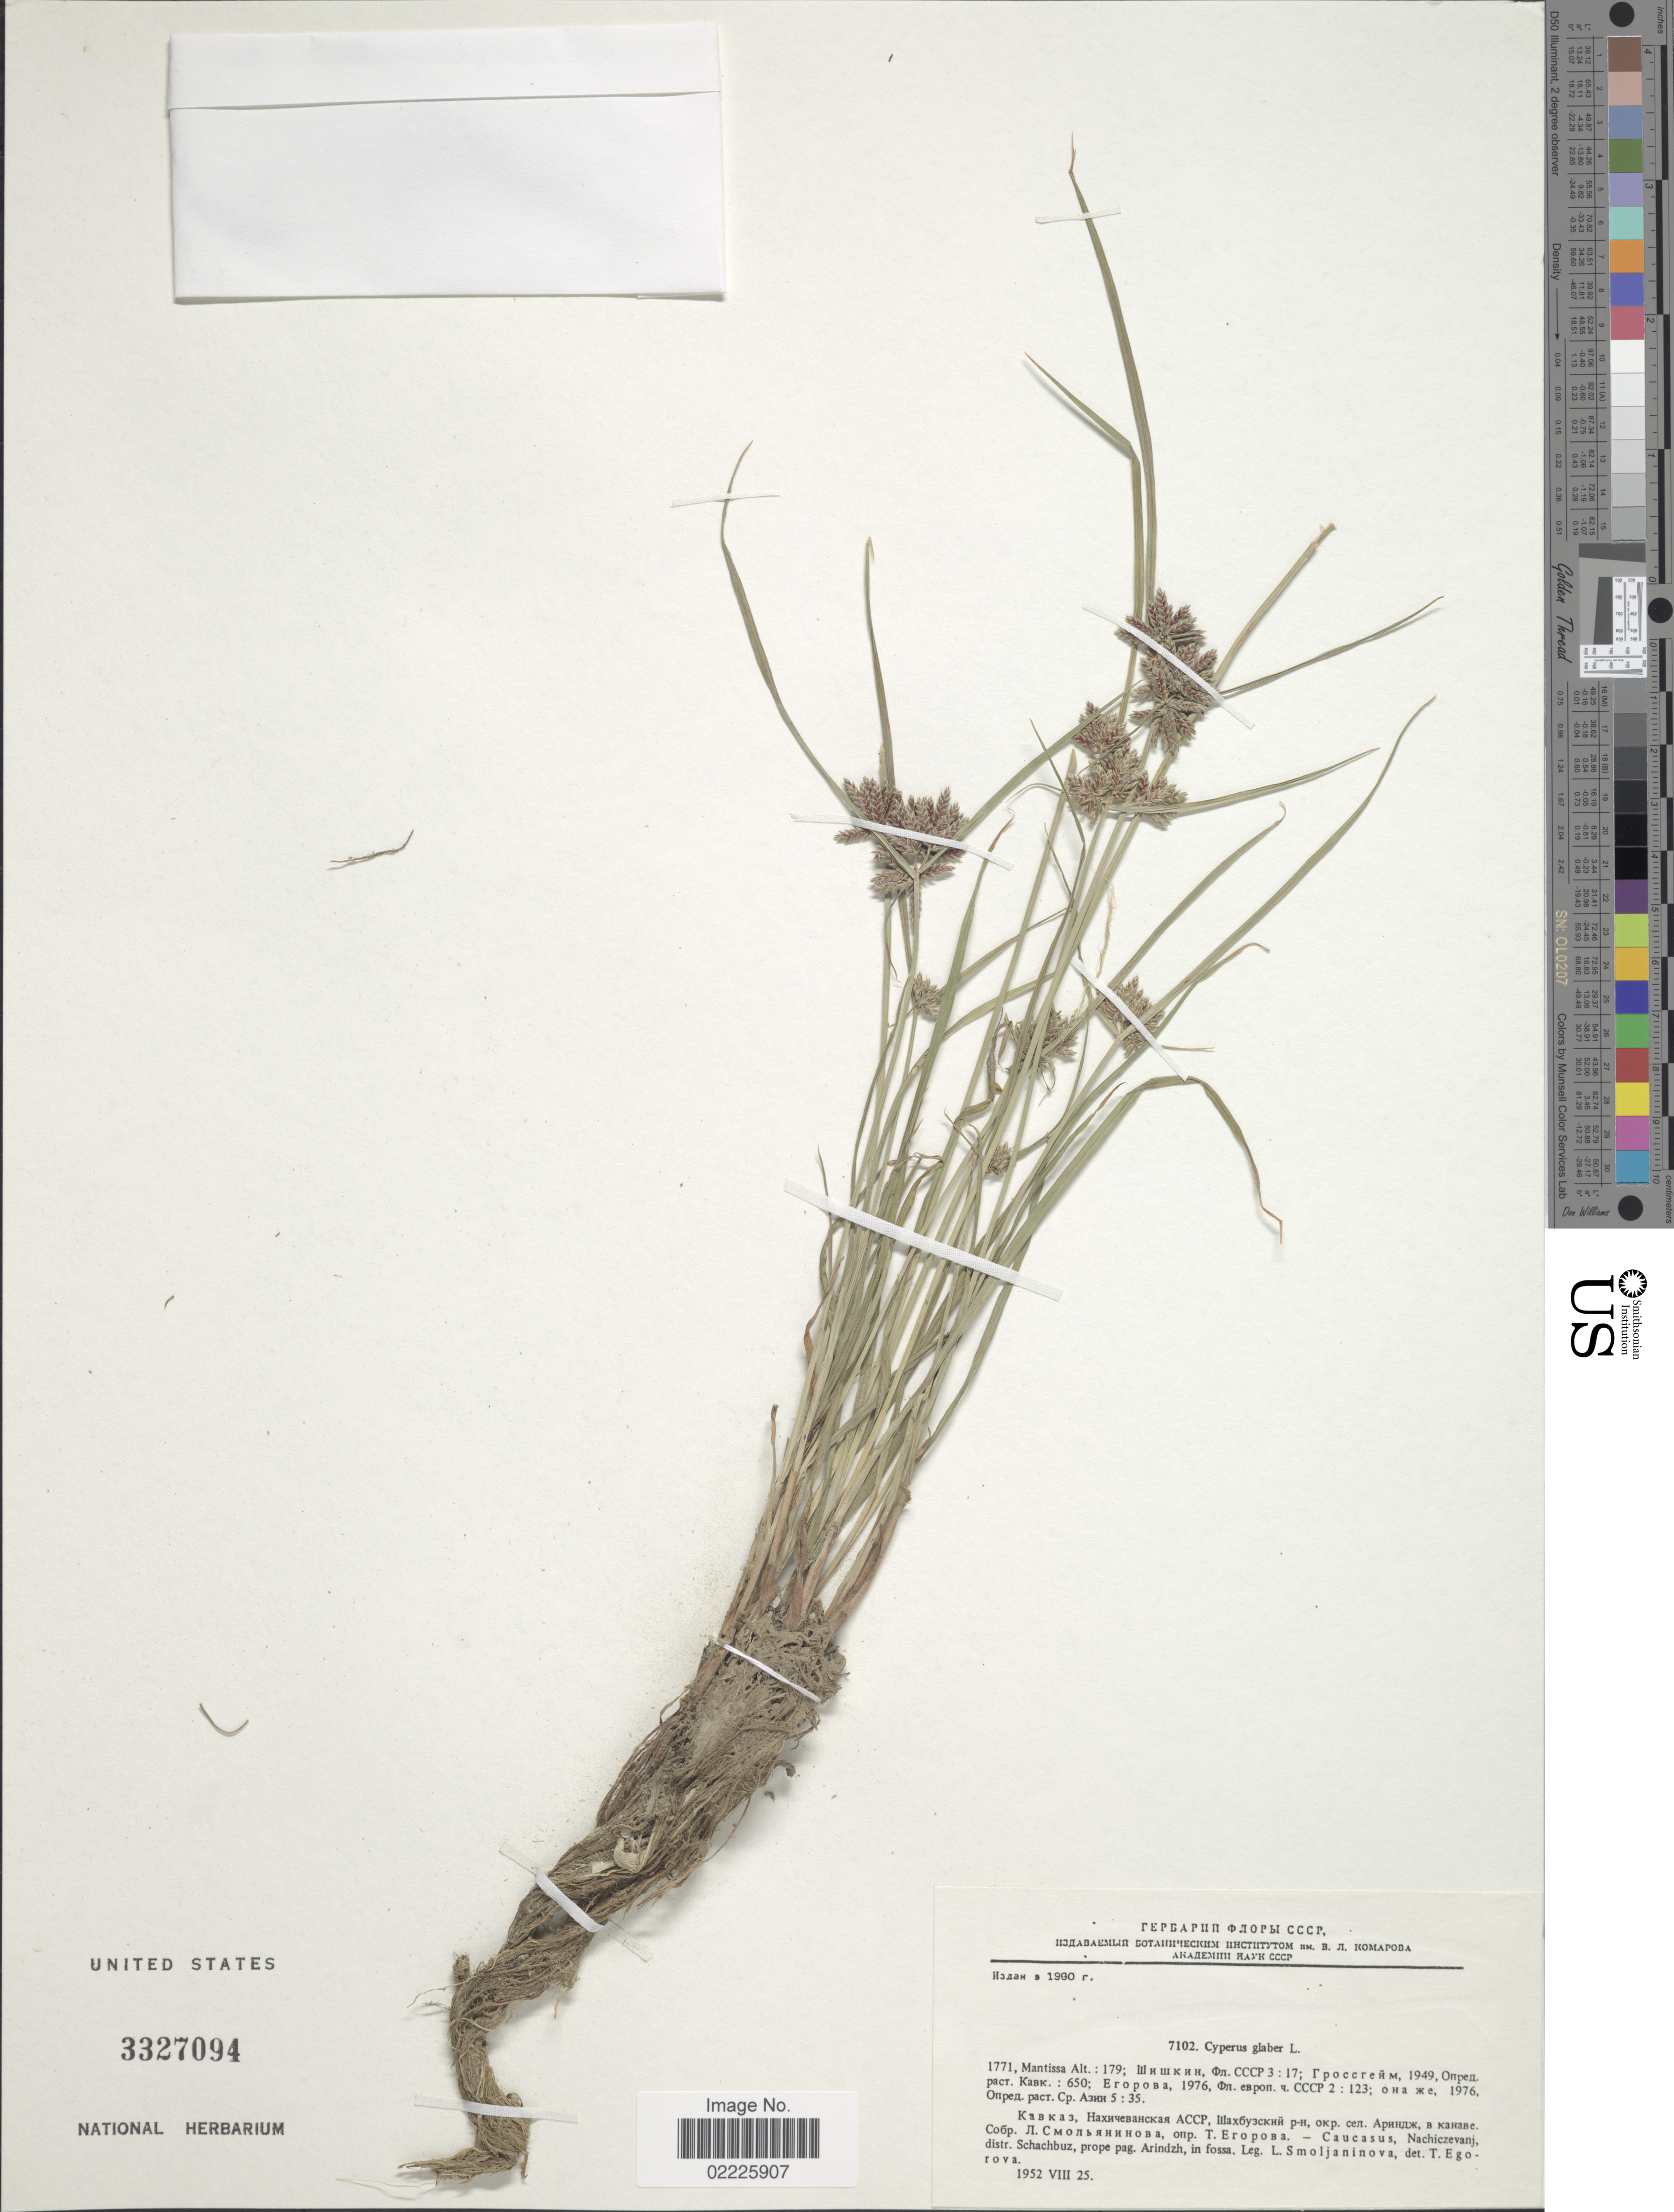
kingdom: Plantae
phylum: Tracheophyta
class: Liliopsida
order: Poales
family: Cyperaceae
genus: Cyperus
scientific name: Cyperus glaber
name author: L.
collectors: L. Smoljianinova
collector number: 7102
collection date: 1952-08-25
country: Azerbaijan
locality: Caucasus, Nachiezevanj, ditr. Schachbuz, prope pag. Arindzh, in fossa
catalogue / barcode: US 3327094